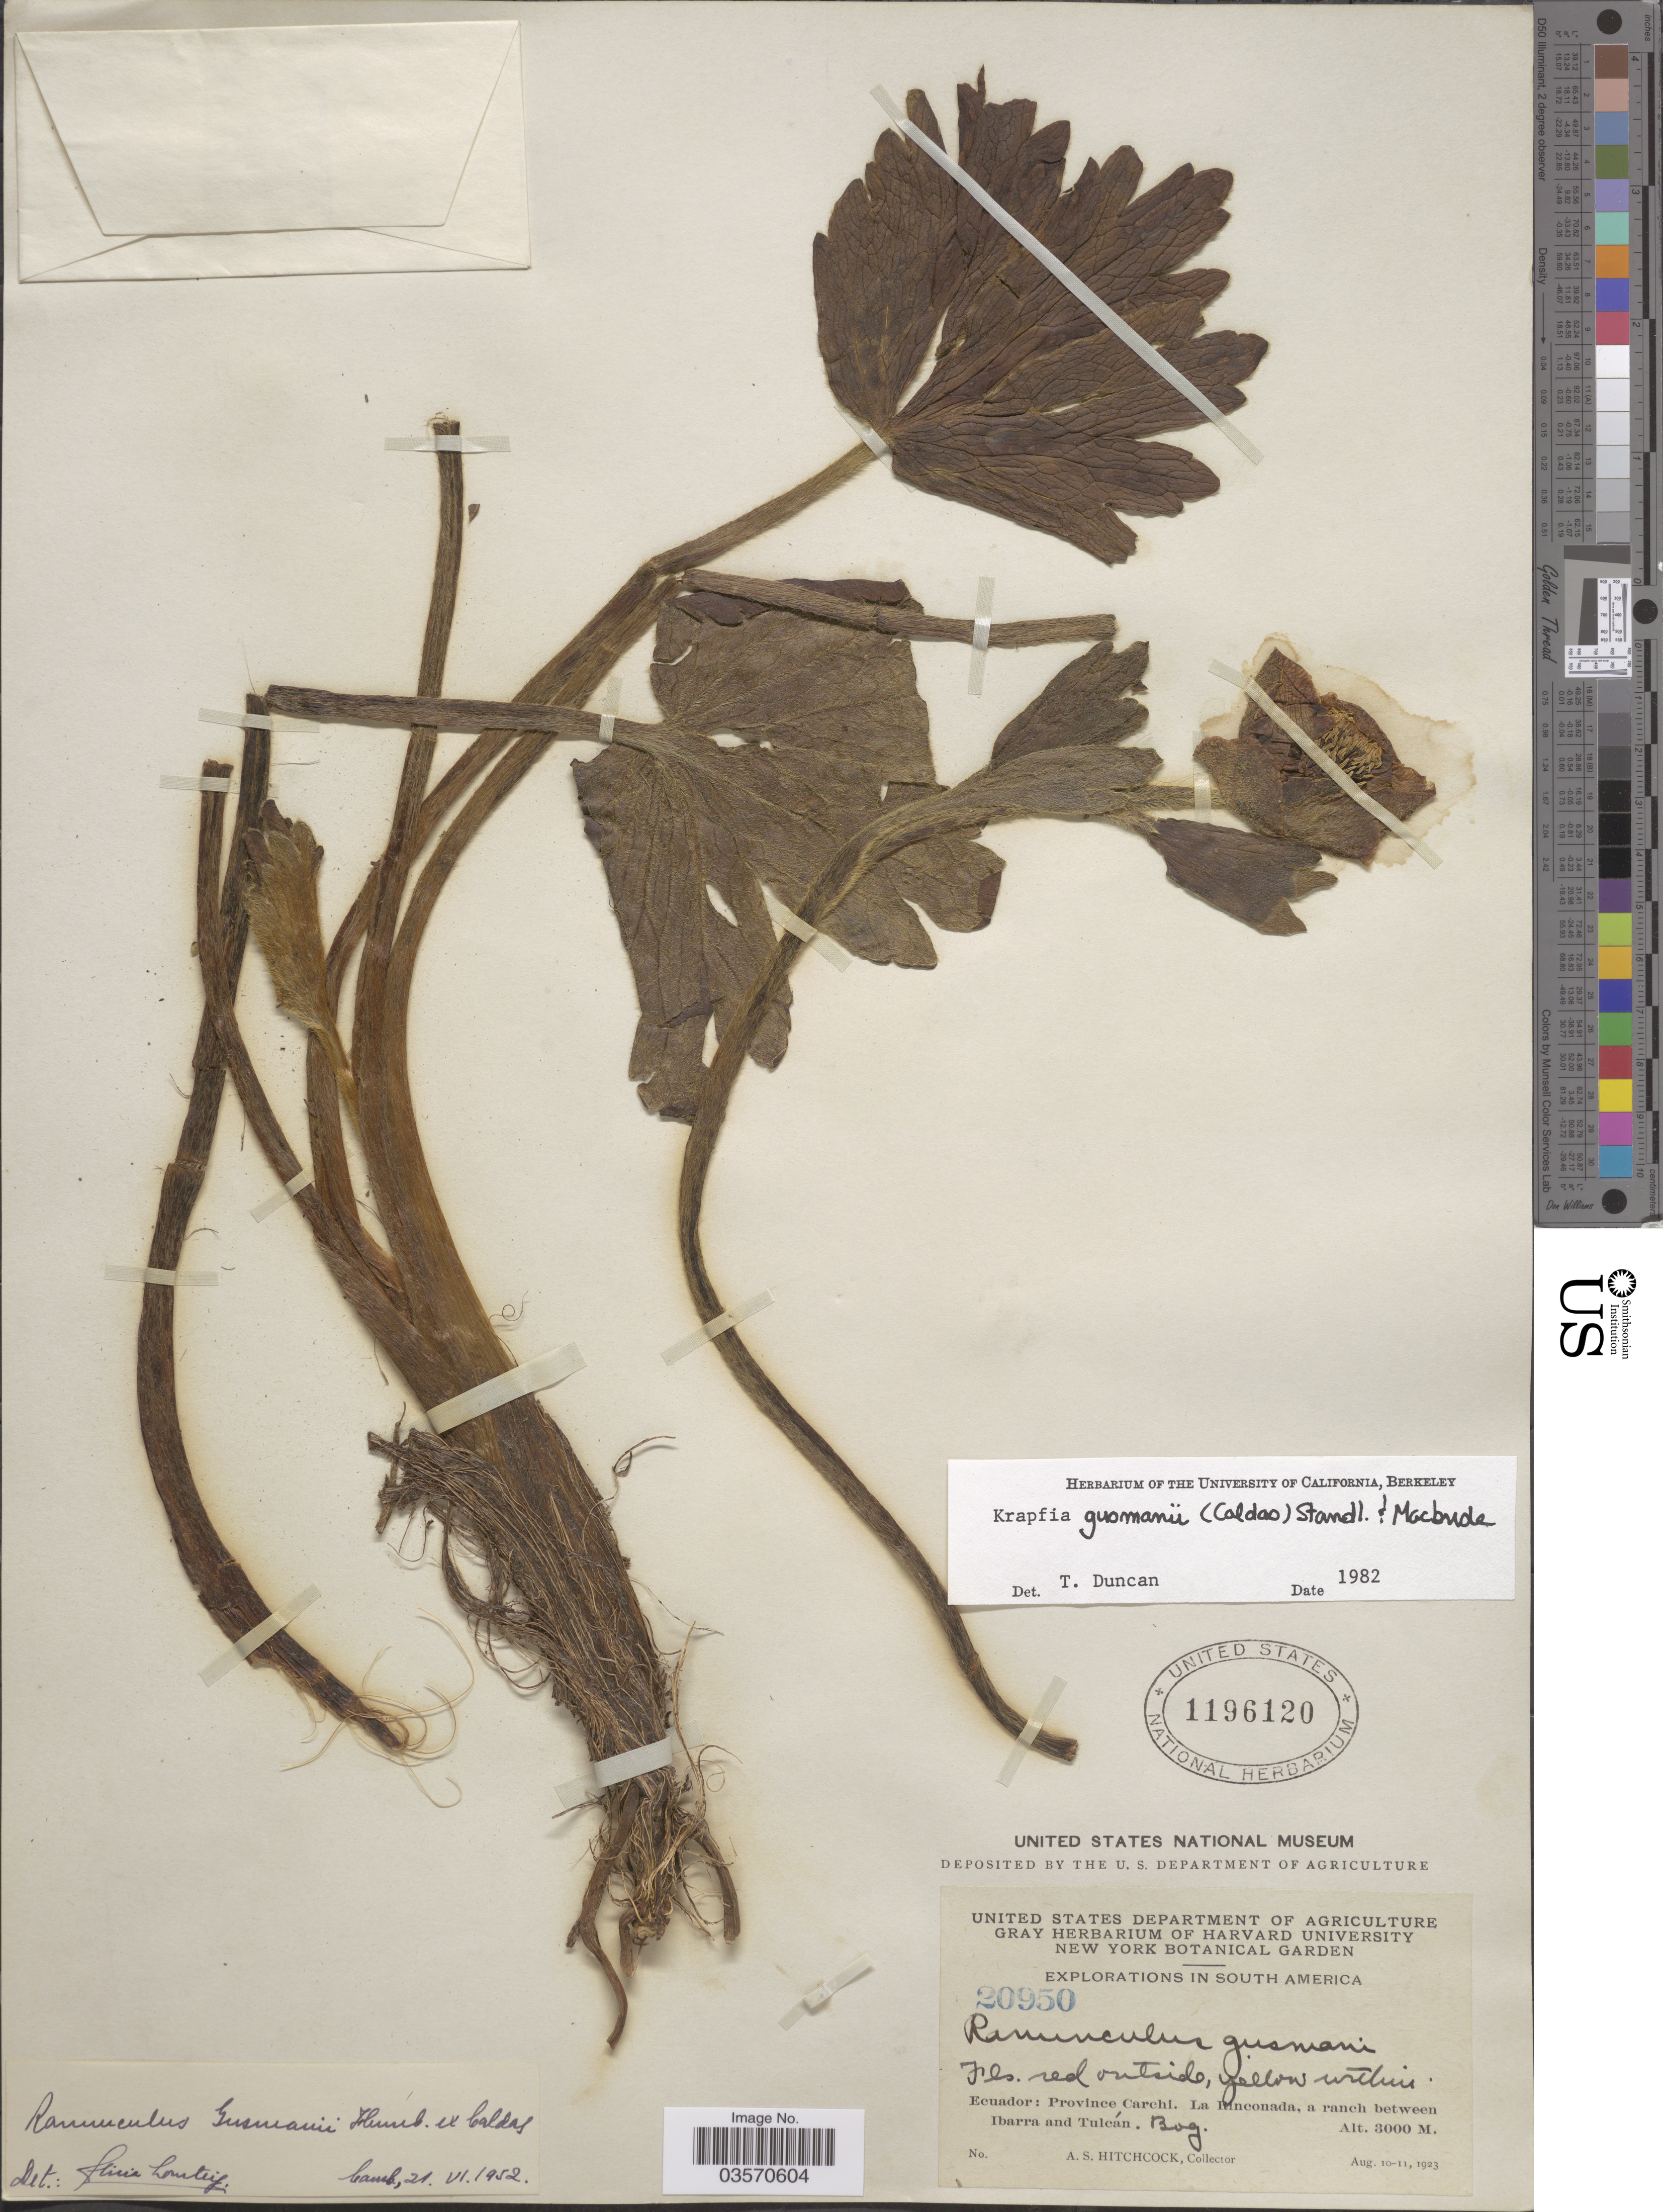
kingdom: Plantae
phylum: Tracheophyta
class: Magnoliopsida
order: Ranunculales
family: Ranunculaceae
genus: Krapfia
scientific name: Krapfia gusmannii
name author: (Humb. ex Caldas) Standl. & J.F. Macbr.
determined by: Duncan, T.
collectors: A. S. Hitchcock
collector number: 20950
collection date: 1923-08-10/1923-08-11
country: Ecuador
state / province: Carchi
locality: La Rinconada, a ranch between Ibarra and Tulcán. Bog.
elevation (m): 3000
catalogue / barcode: US 1196120